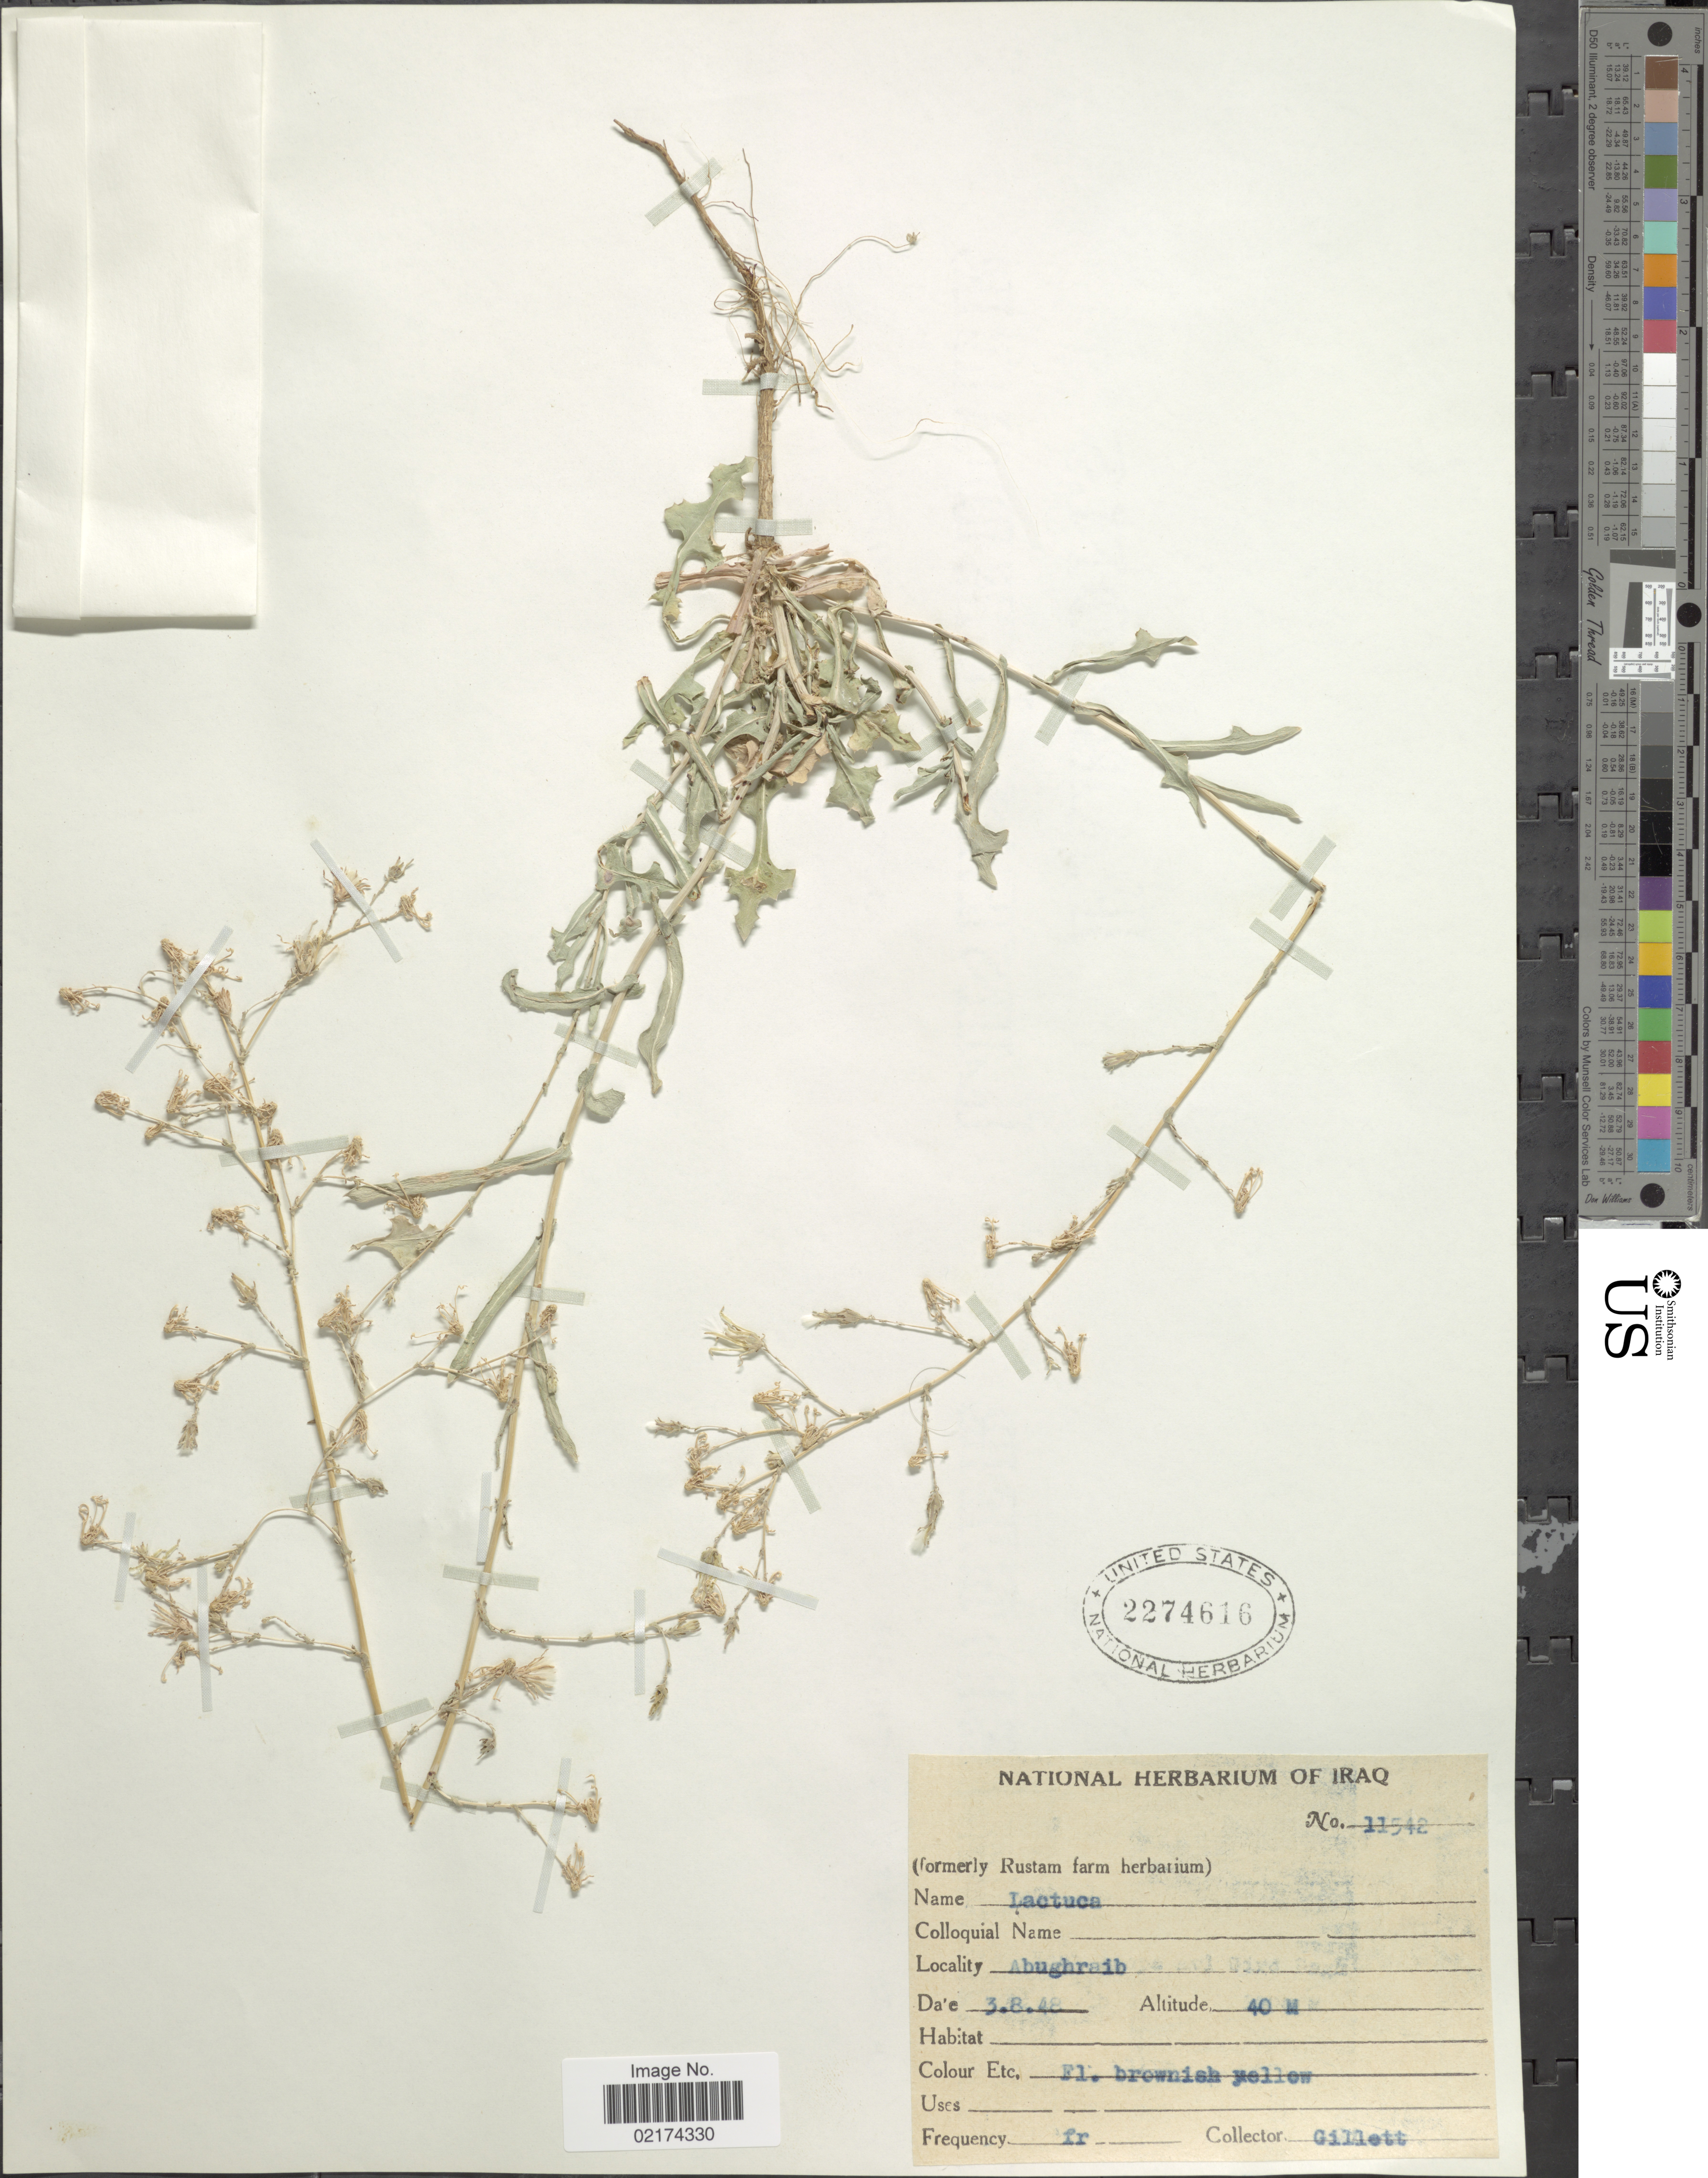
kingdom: Plantae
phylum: Tracheophyta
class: Magnoliopsida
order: Asterales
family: Asteraceae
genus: Lactuca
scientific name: Lactuca sp.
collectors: Gillett, --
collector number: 11542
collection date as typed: Transcribed d/m/y: 3/8/48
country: Iraq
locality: Abughraib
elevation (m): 40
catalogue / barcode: US 2274616